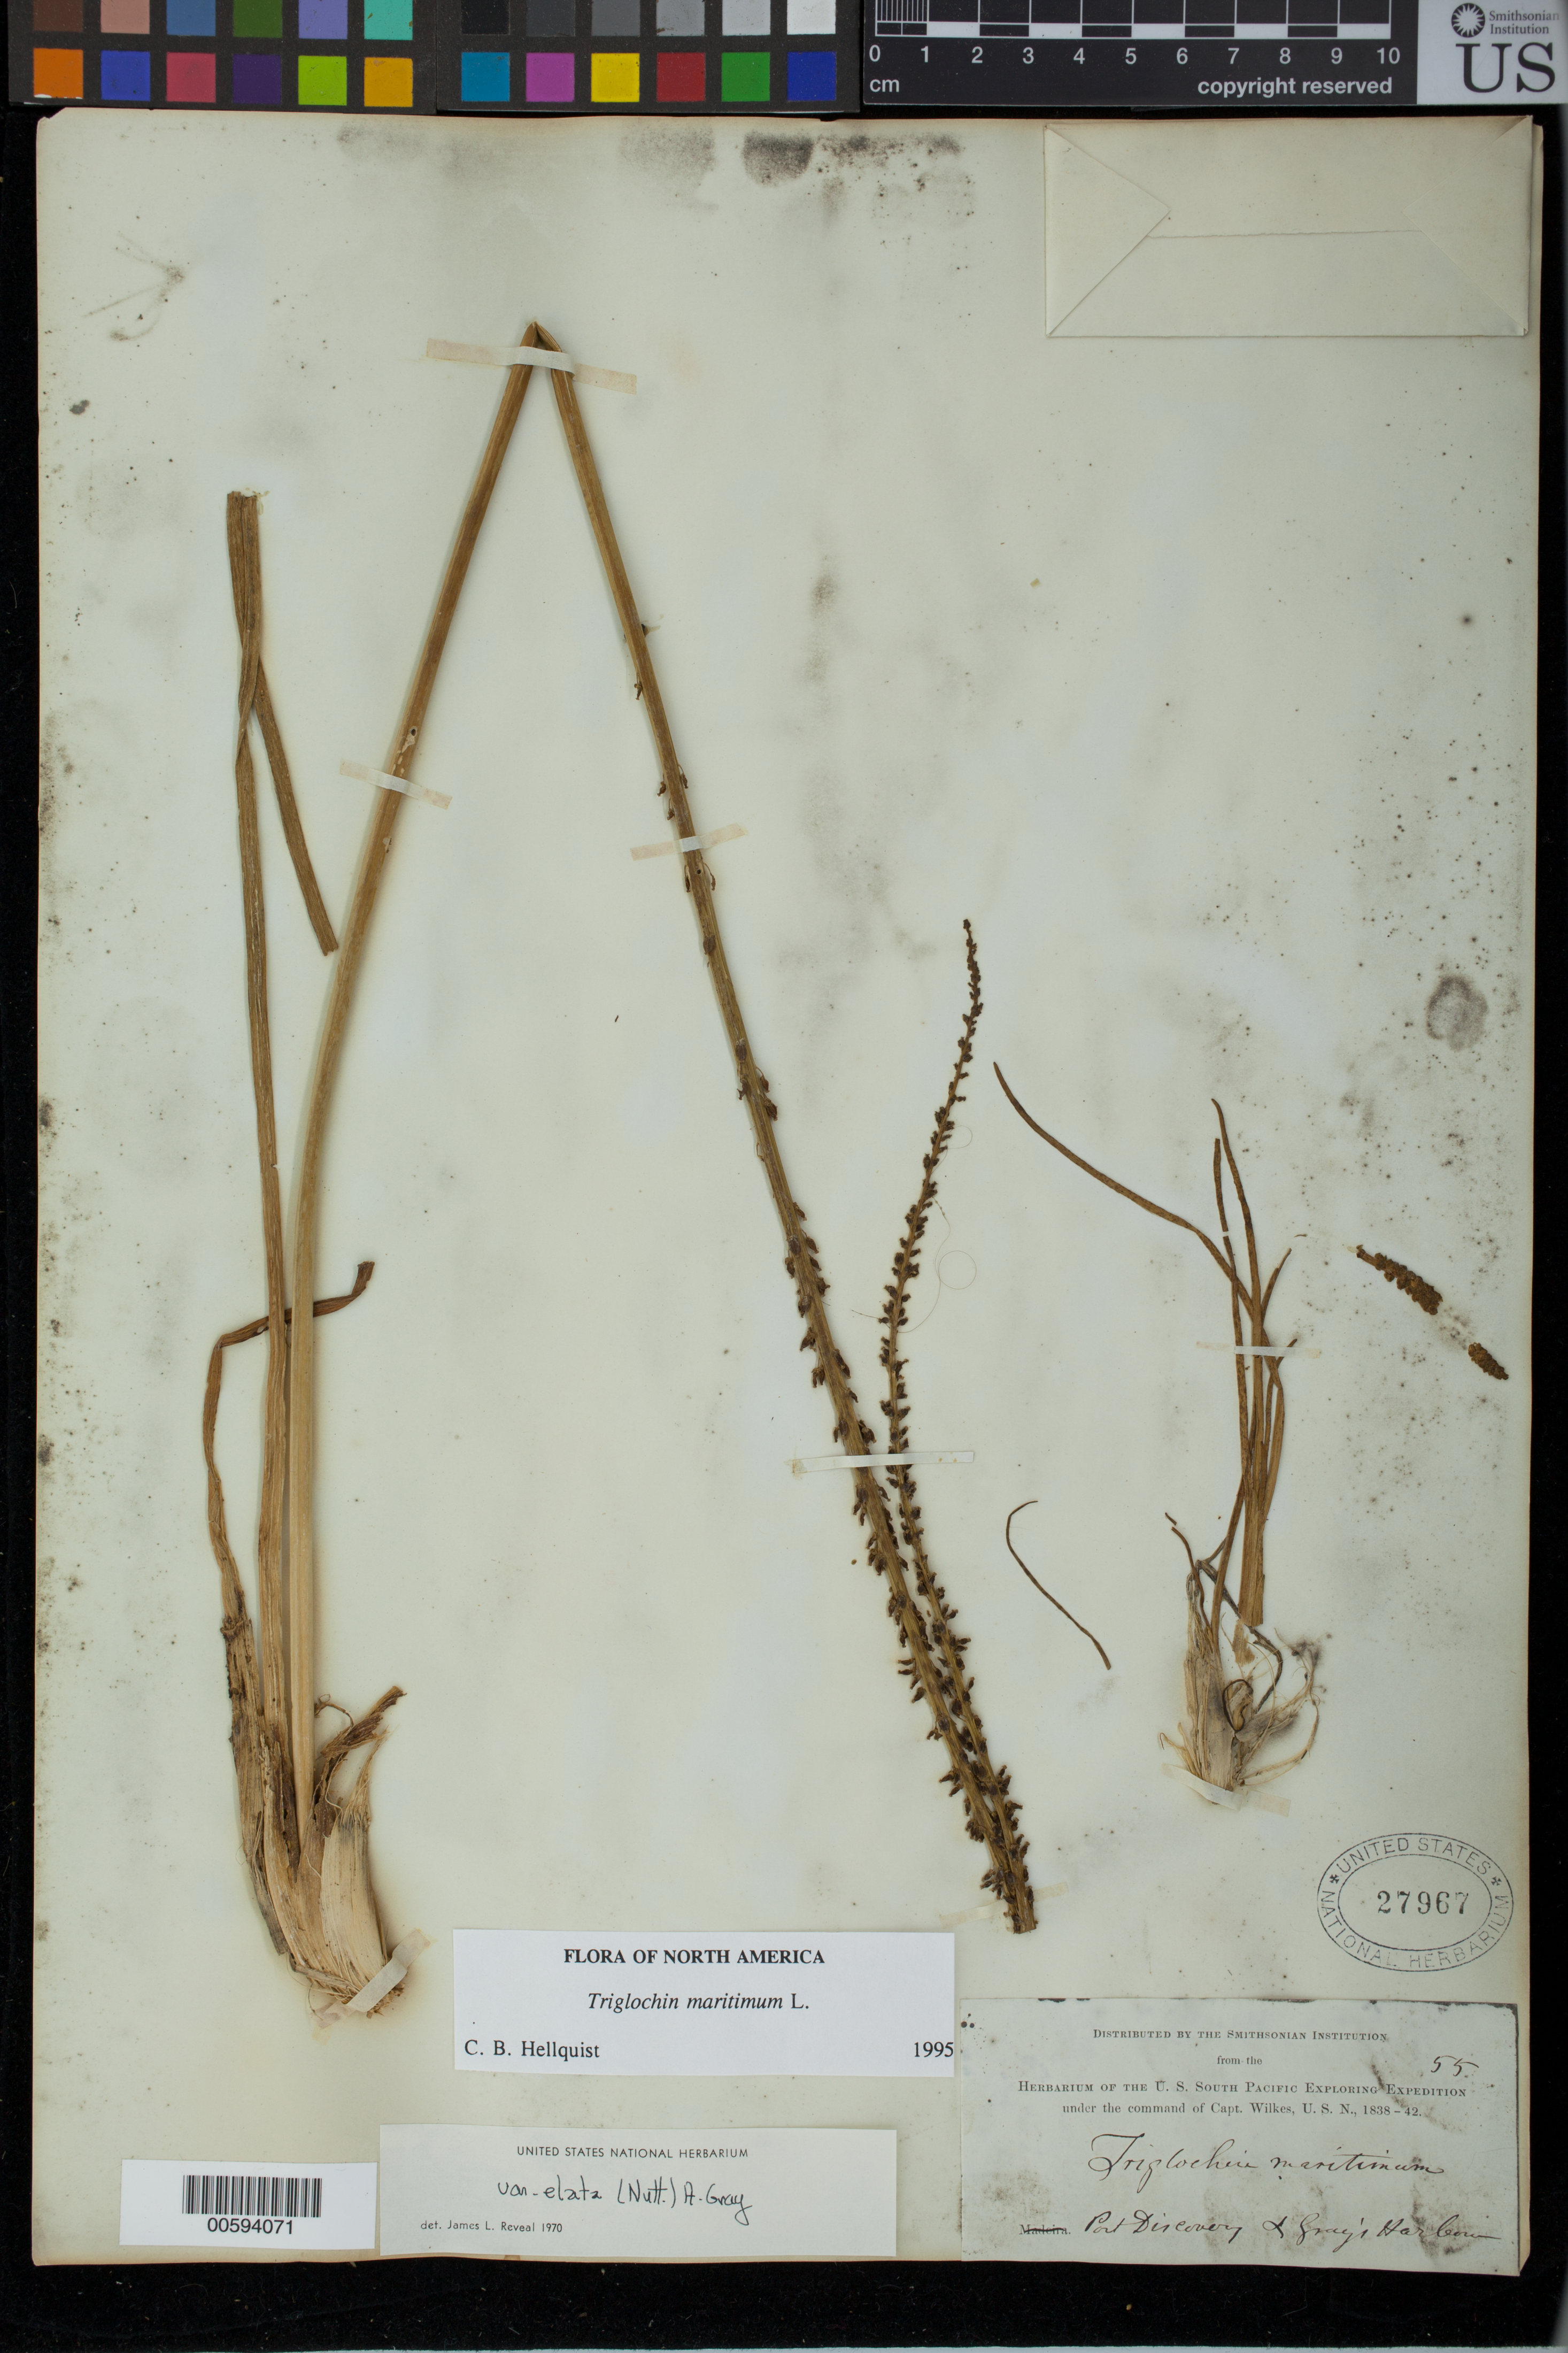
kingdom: Plantae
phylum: Tracheophyta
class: Liliopsida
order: Alismatales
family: Juncaginaceae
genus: Triglochin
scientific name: Triglochin maritima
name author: L.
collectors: Wilkes Explor. Exped.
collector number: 55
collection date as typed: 1838 to -- --- 1842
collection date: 1838/1842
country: United States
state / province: Washington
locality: Port Discovery and Gray's Harbor. [Country originally recorded as unknown Pacific Islands but both specific localities are in Washington State.]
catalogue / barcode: US 27967